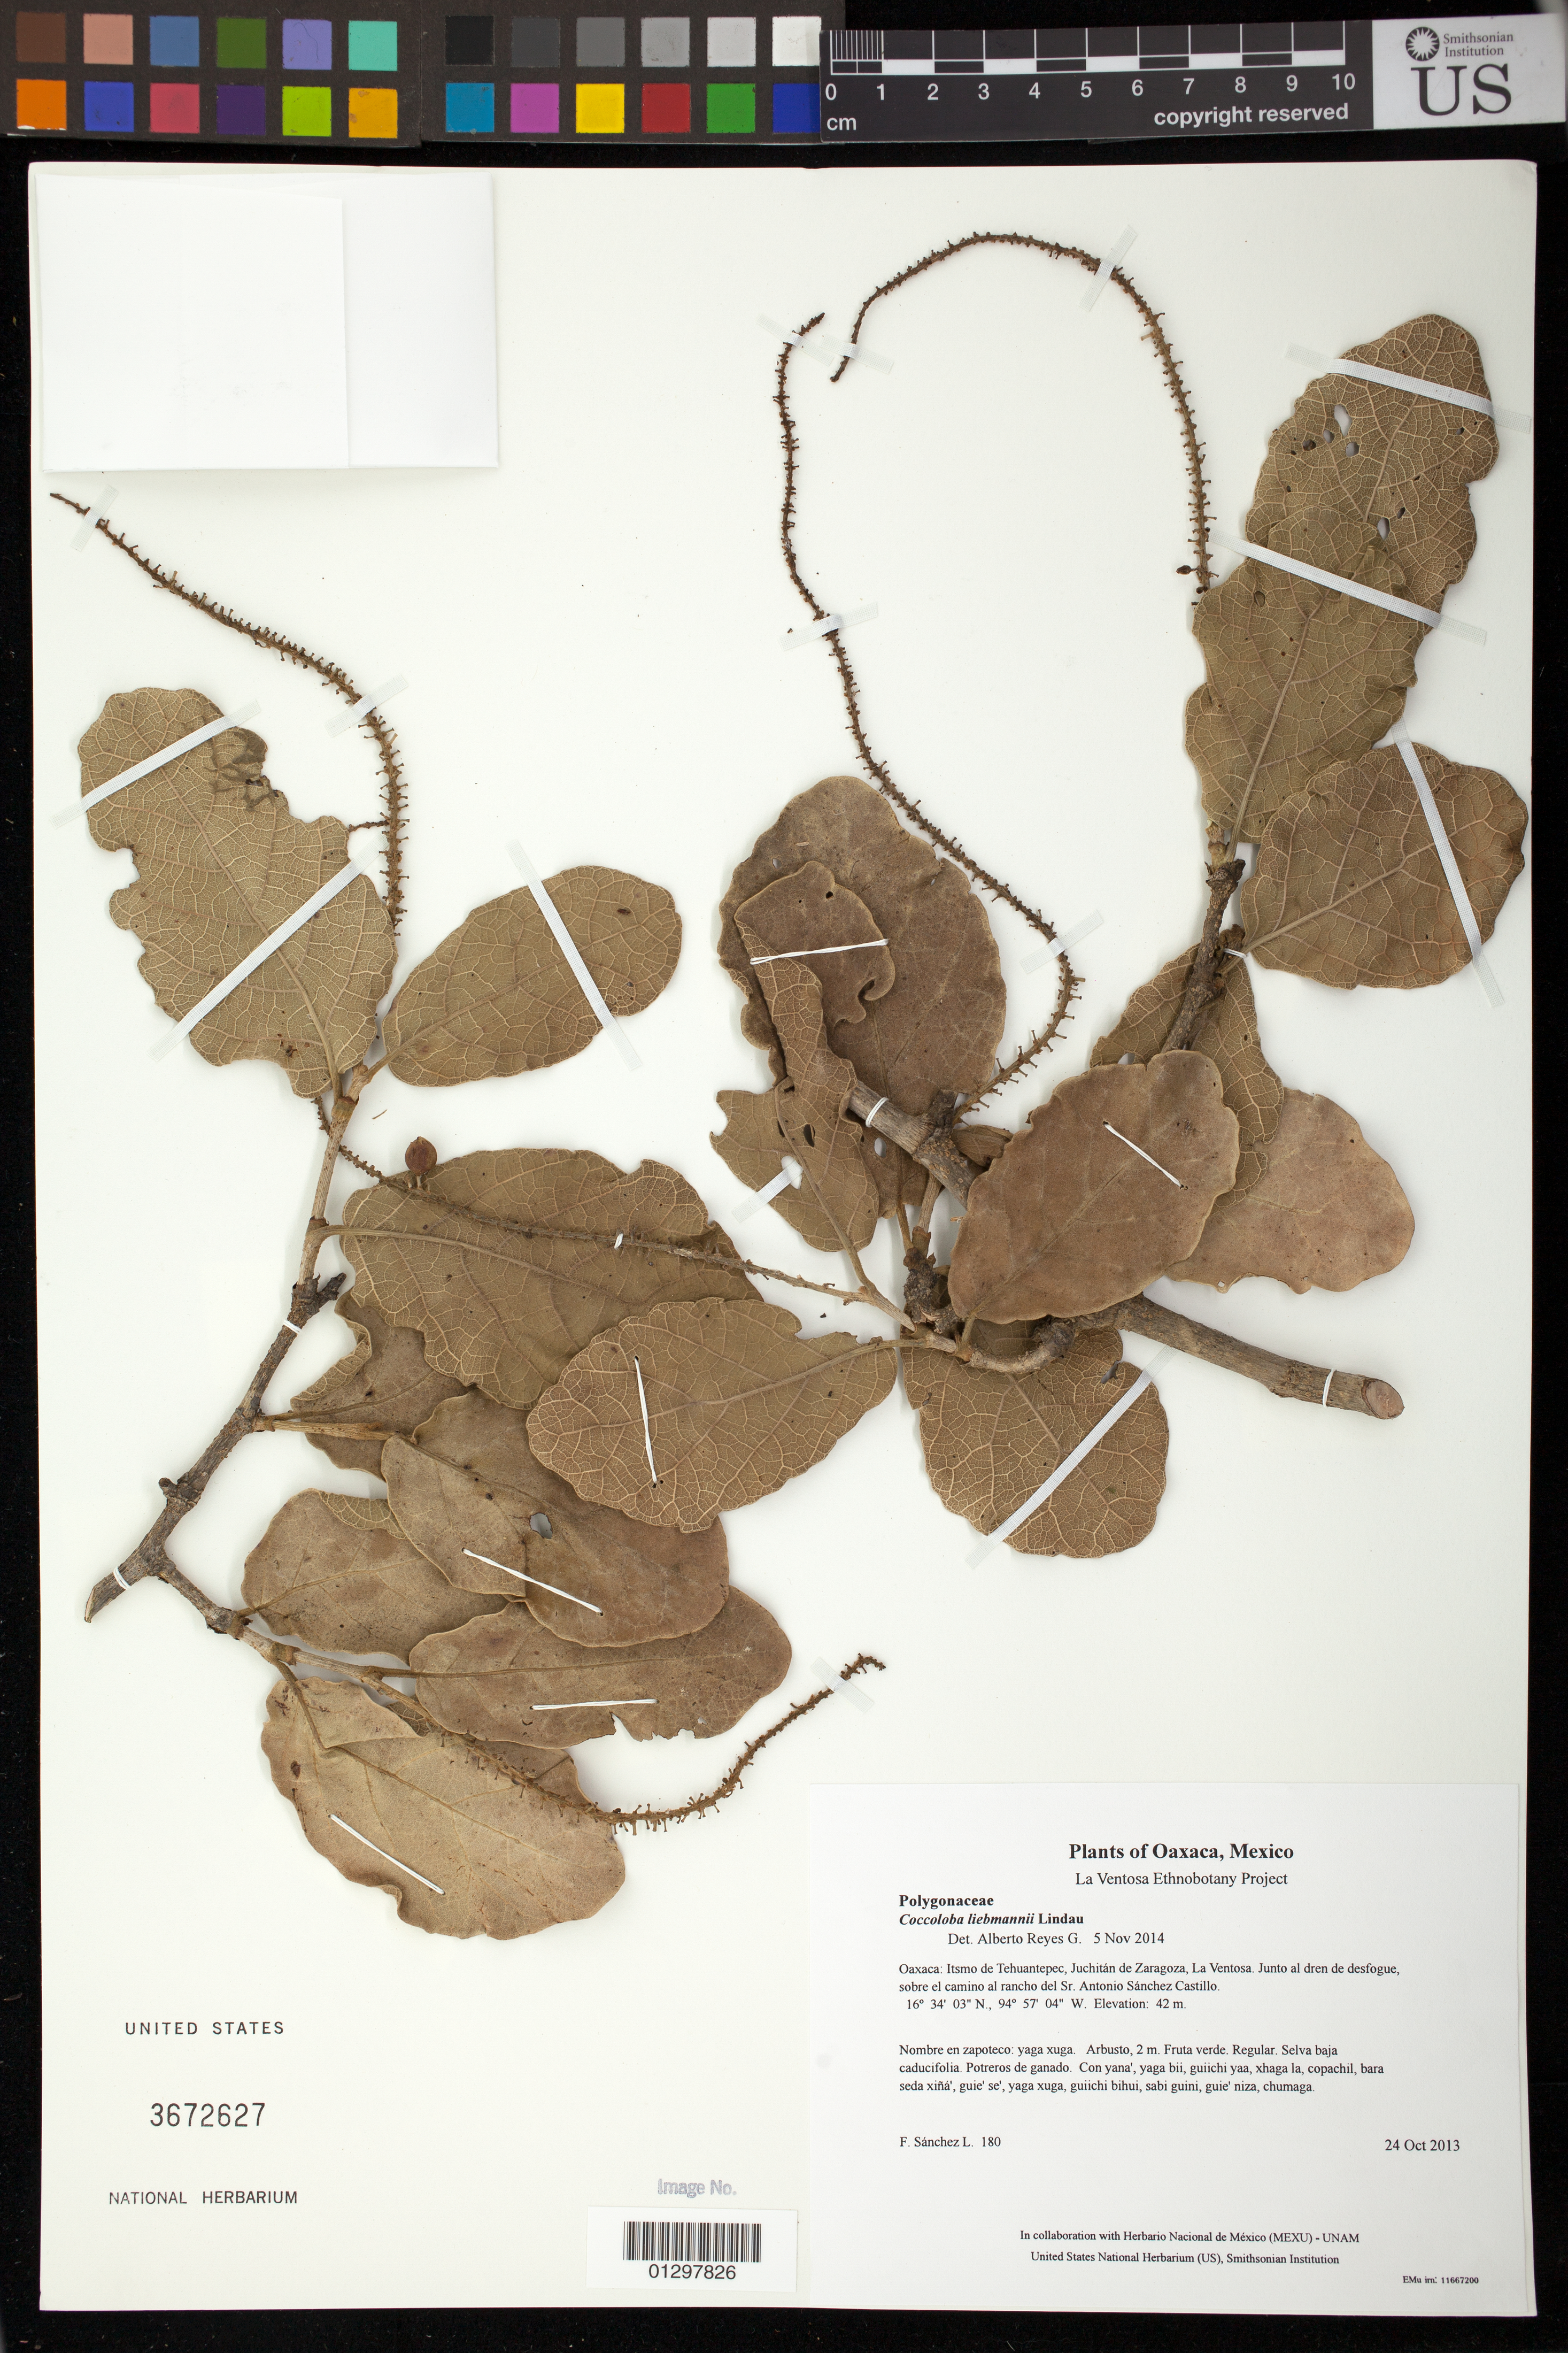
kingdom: Plantae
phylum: Tracheophyta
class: Magnoliopsida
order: Caryophyllales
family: Polygonaceae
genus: Coccoloba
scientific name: Coccoloba liebmannii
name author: Lindau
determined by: Reyes García, A.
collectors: F. Sánchez L.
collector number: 180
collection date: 2013-10-24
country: Mexico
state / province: Oaxaca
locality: Itsmo de Tehuantepec, Juchitán de Zaragoza, La Ventosa. Junto al dren de desfogue, sobre el camino al rancho del Sr. Antonio Sánchez Castillo.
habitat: Selva baja caducifolia. Potreros de ganado.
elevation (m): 42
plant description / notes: JEBOT, MEXU, SERO, US; Yaga bandaga. 2 m. Cuaananaxhi naga'. Nuu.; carnero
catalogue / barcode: US 3672627